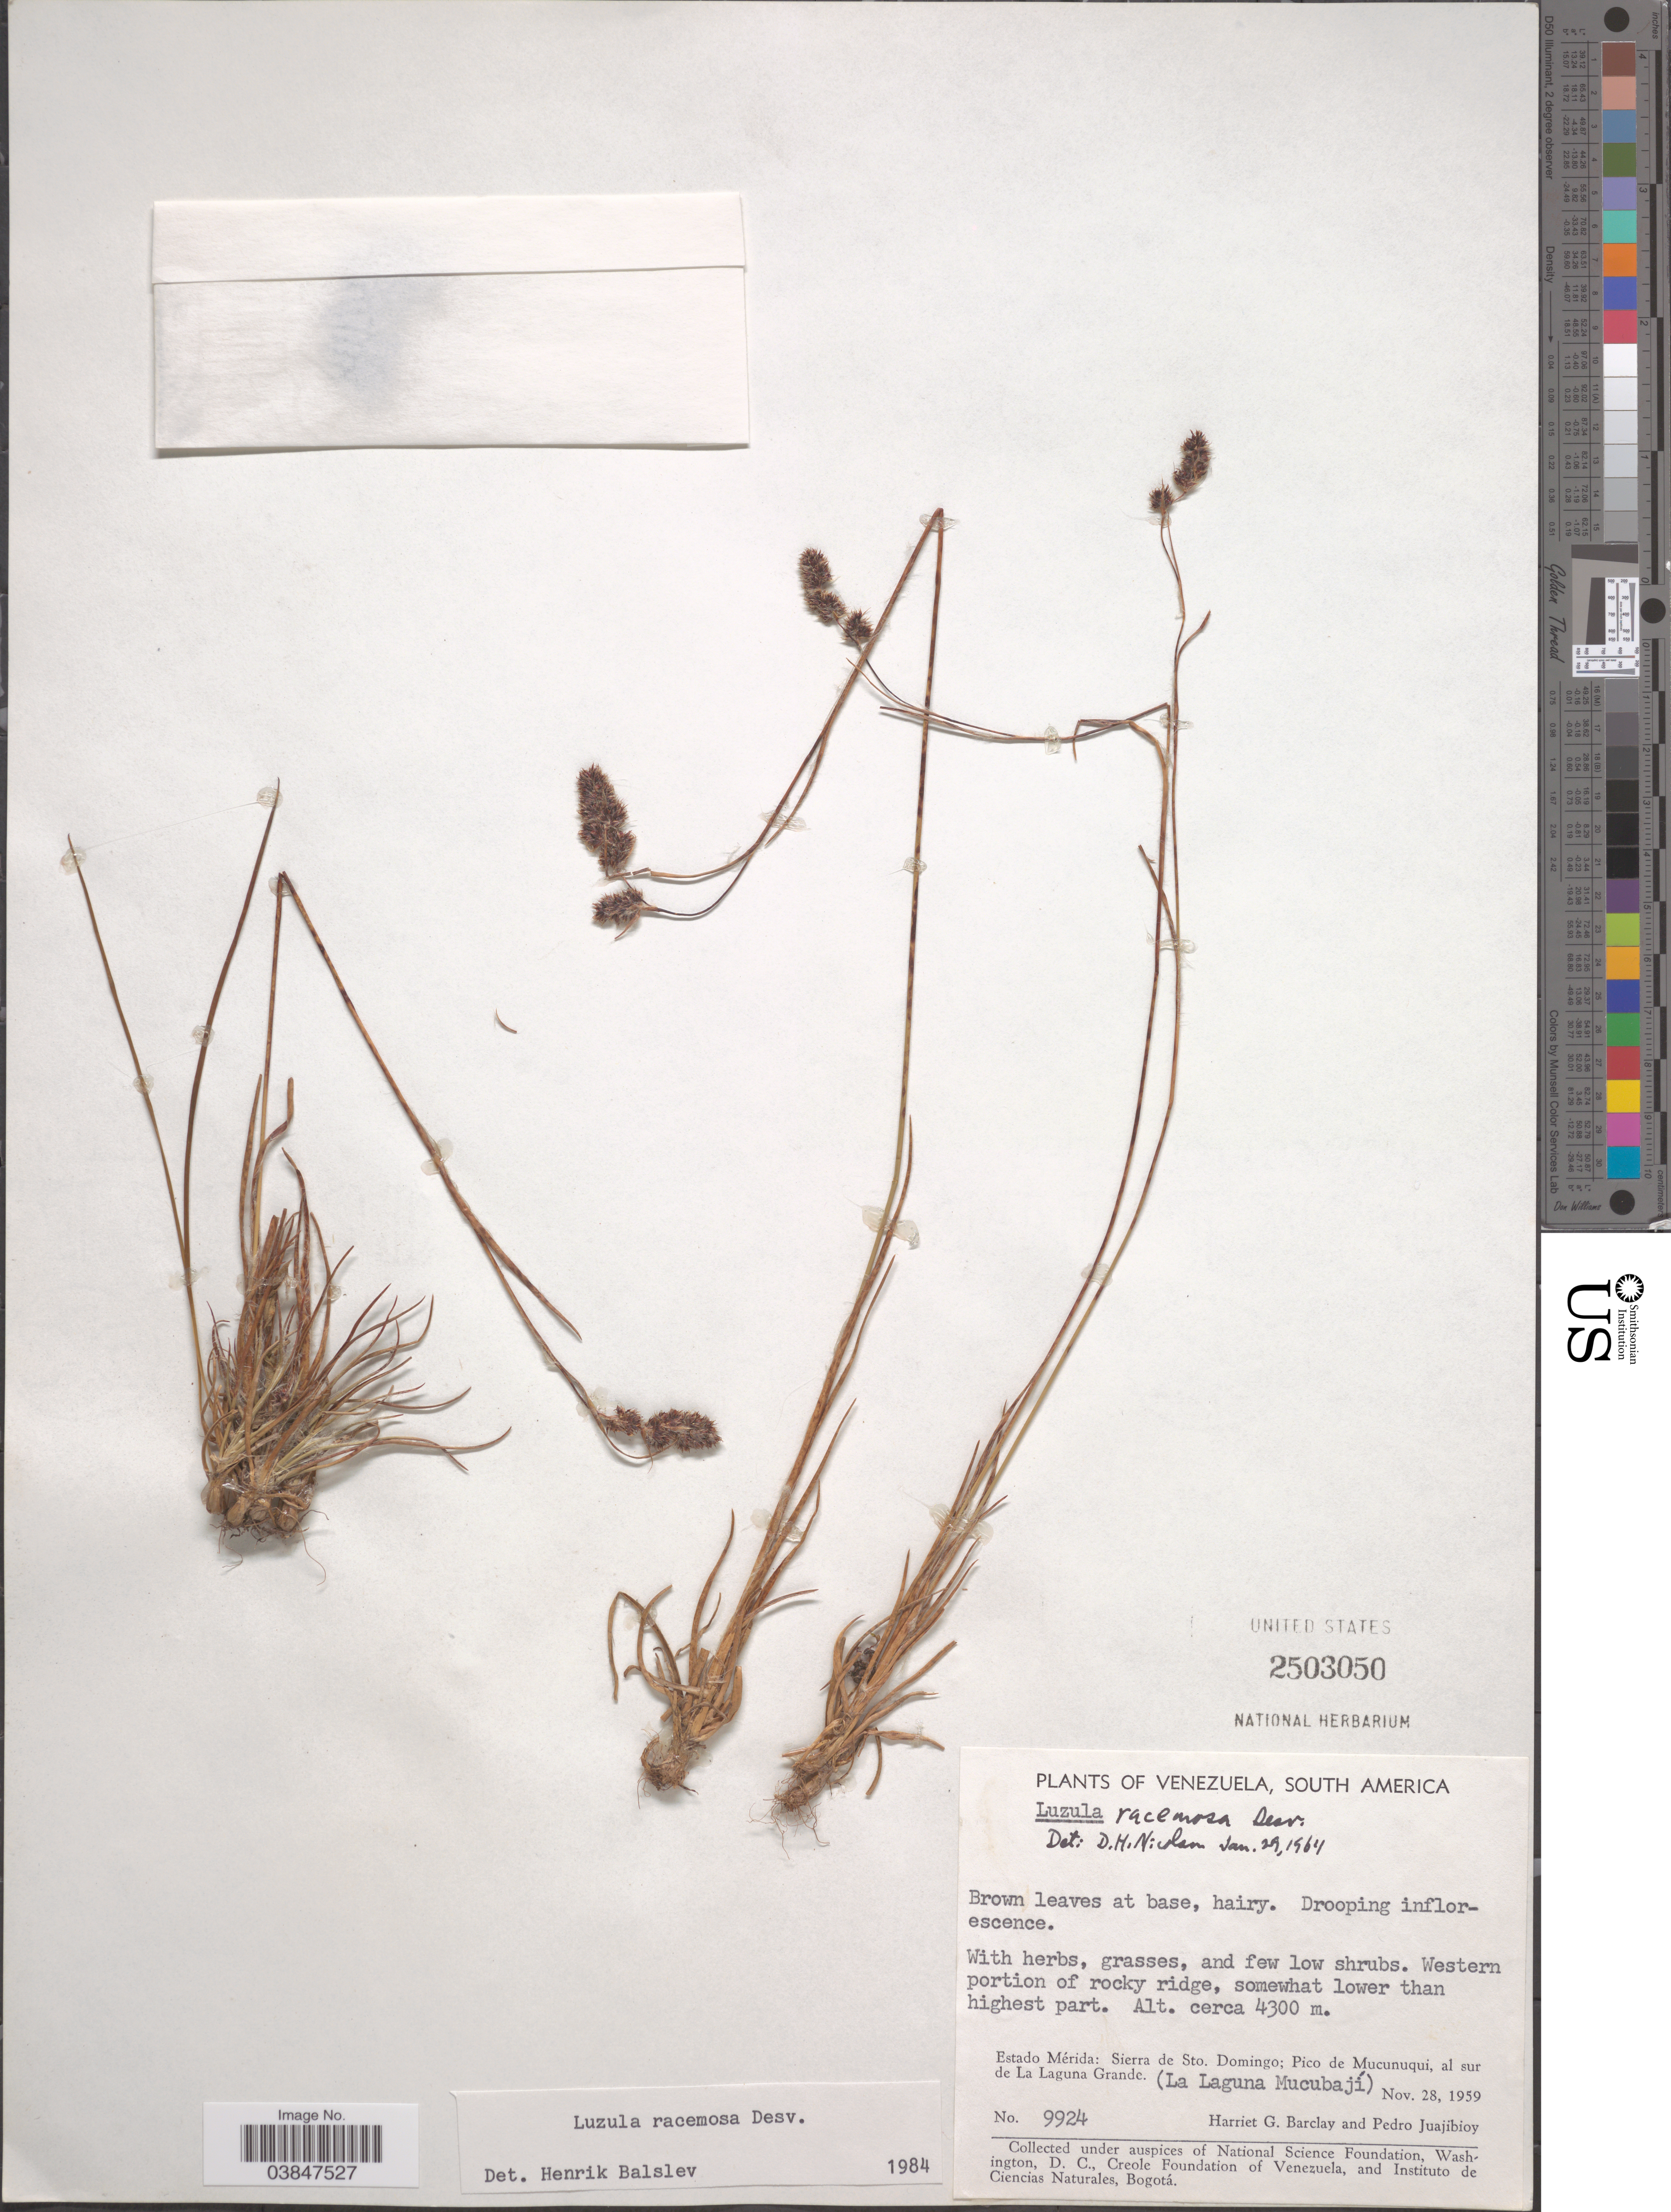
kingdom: Plantae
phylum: Tracheophyta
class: Liliopsida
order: Poales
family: Juncaceae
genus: Luzula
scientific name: Luzula racemosa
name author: Desv.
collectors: H. G. Barclay & P. Juajibioy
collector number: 9924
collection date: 1959-11-28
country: Venezuela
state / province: Merida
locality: Western portion of rocky ridge. Sierra de Sto. Domingo; Pico de Mucunuqui, al sur de La Laguna Grande. (La Laguna Mucubají).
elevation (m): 4300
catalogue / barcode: US 2503050